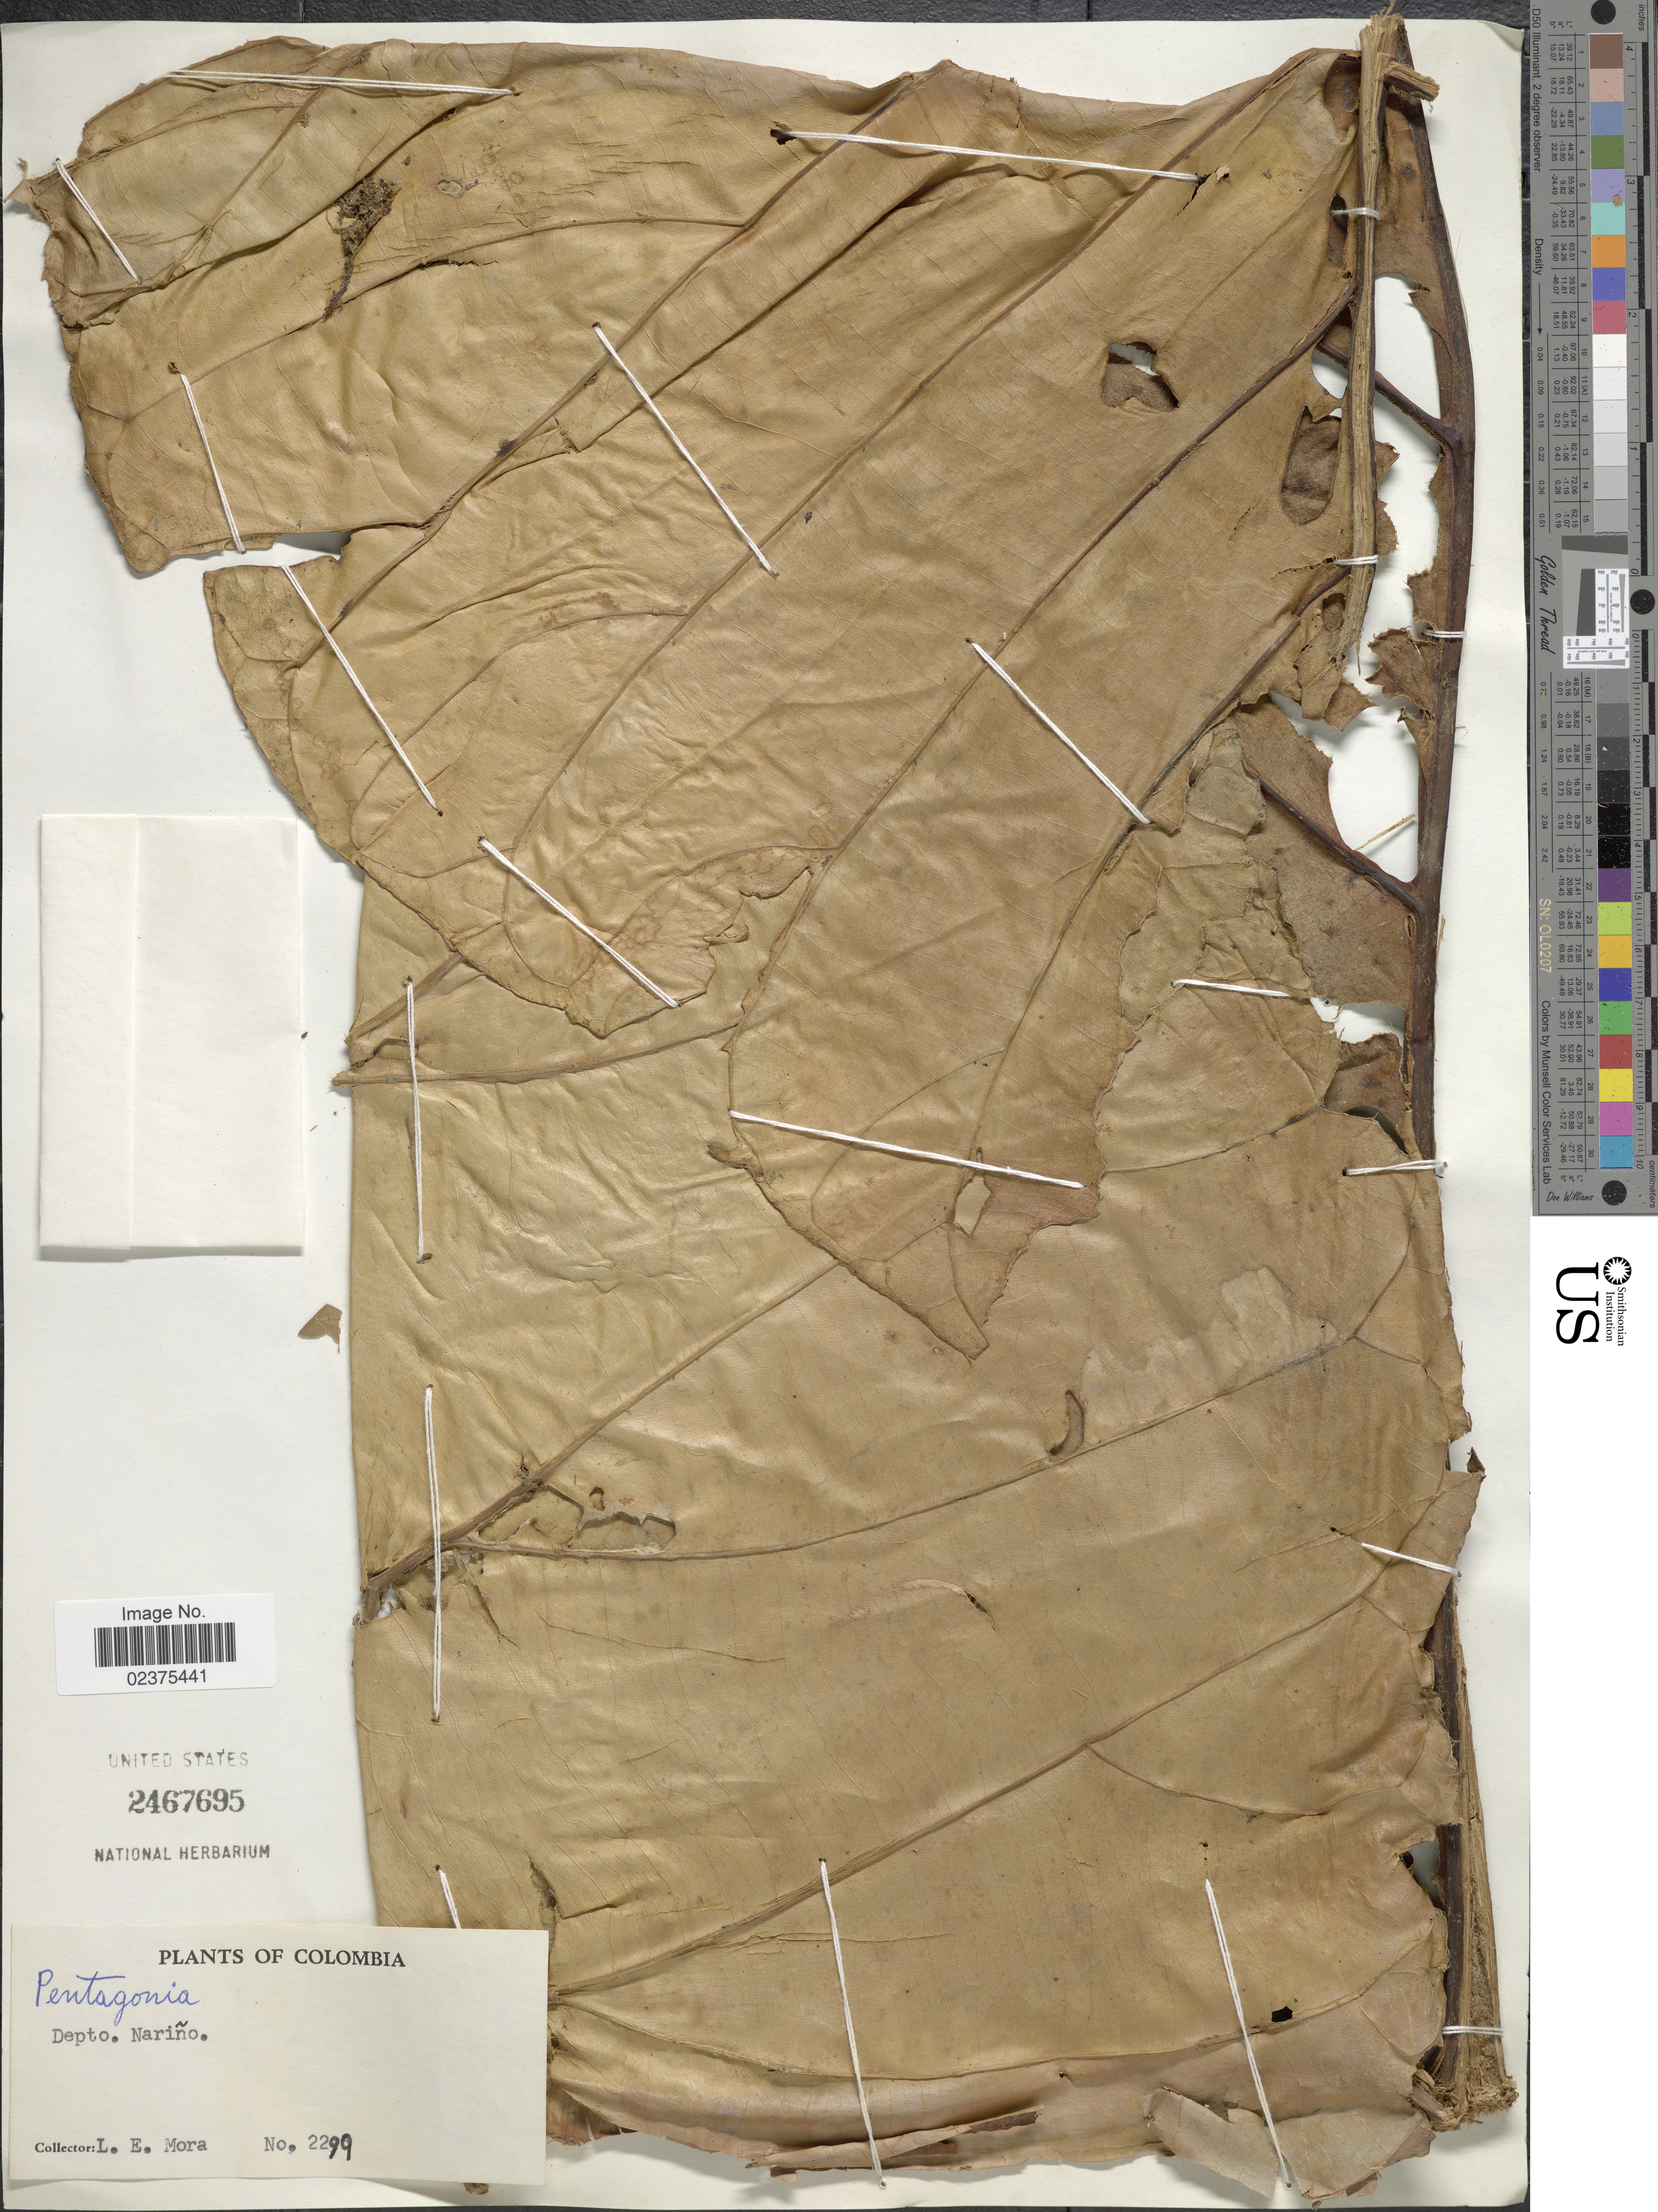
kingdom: Plantae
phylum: Tracheophyta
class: Magnoliopsida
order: Gentianales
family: Rubiaceae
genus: Pentagonia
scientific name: Pentagonia sp.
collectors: L. Mora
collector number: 2299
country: Colombia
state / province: Nariño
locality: Depto. Nariño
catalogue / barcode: US 2467695